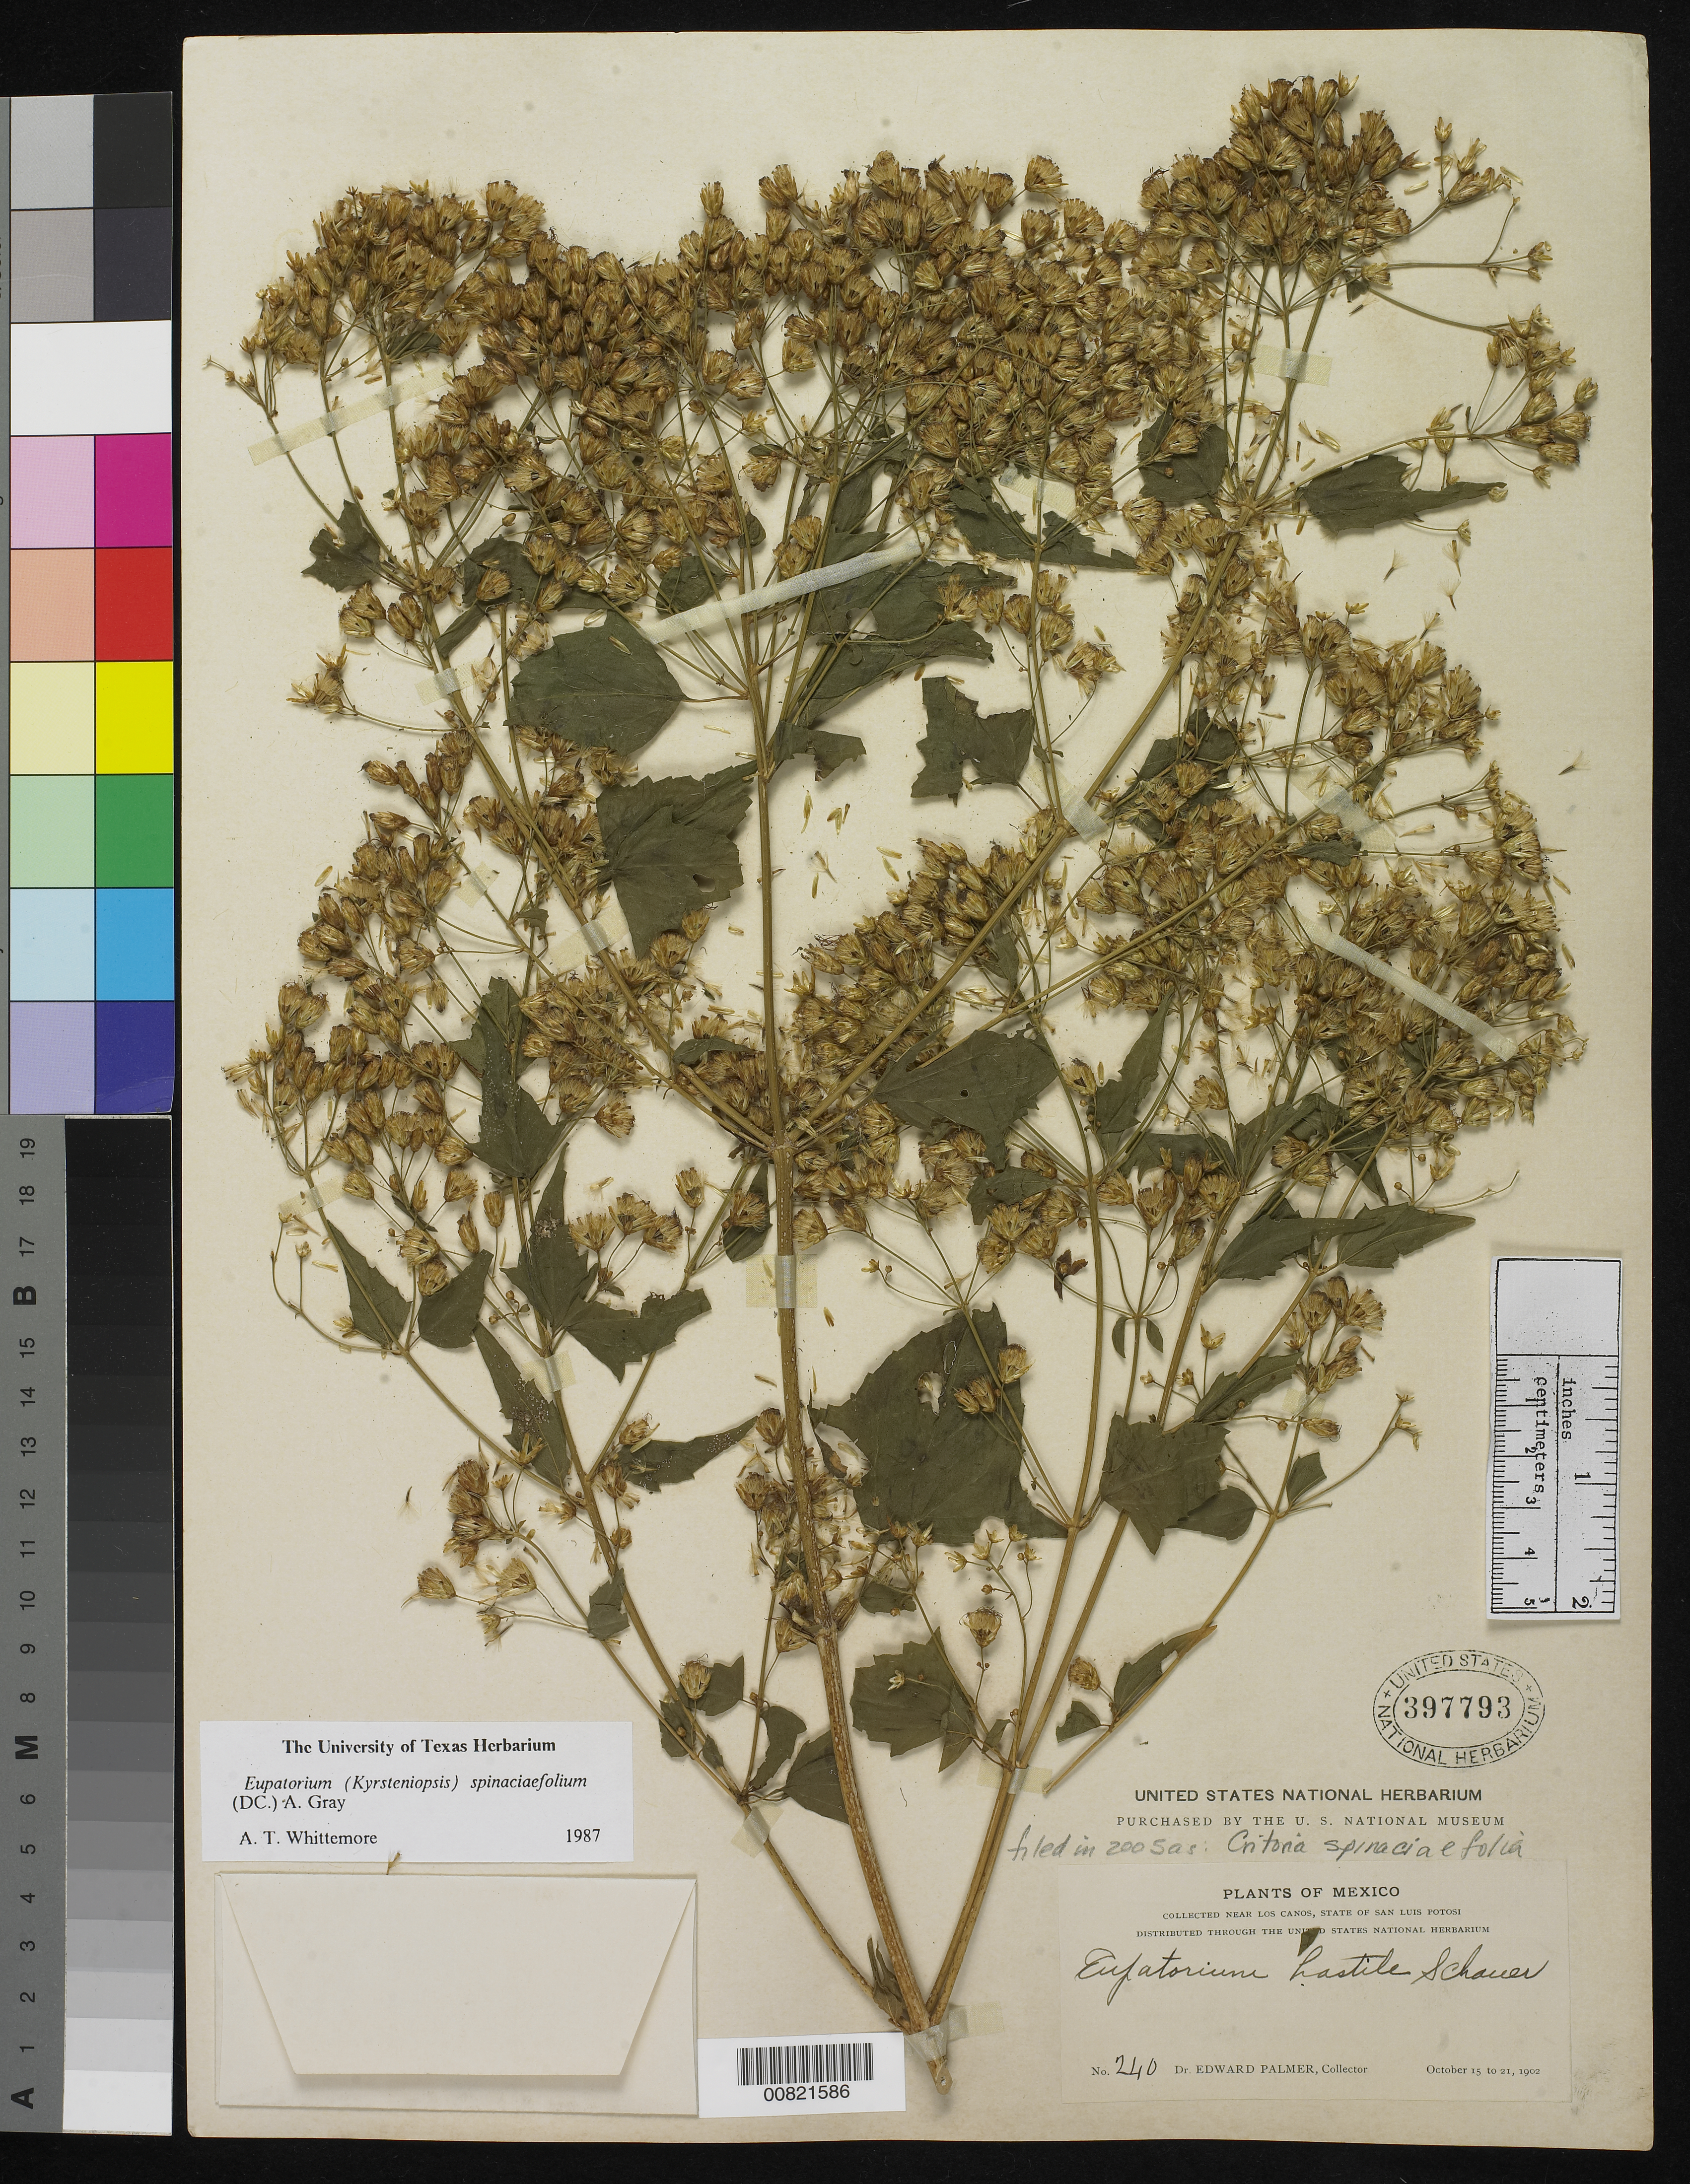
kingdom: Plantae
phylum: Tracheophyta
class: Magnoliopsida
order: Asterales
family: Asteraceae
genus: Critonia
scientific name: Critonia spinaciaefolia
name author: (DC.) R.M. King & H. Rob.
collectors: E. Palmer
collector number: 240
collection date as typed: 15 Oct 1902 to 21 Oct 1902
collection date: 1902-10-15/1902-10-21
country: Mexico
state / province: San Luis Potosí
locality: Near Los Canos, San Luis Potosí.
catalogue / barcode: US 397793